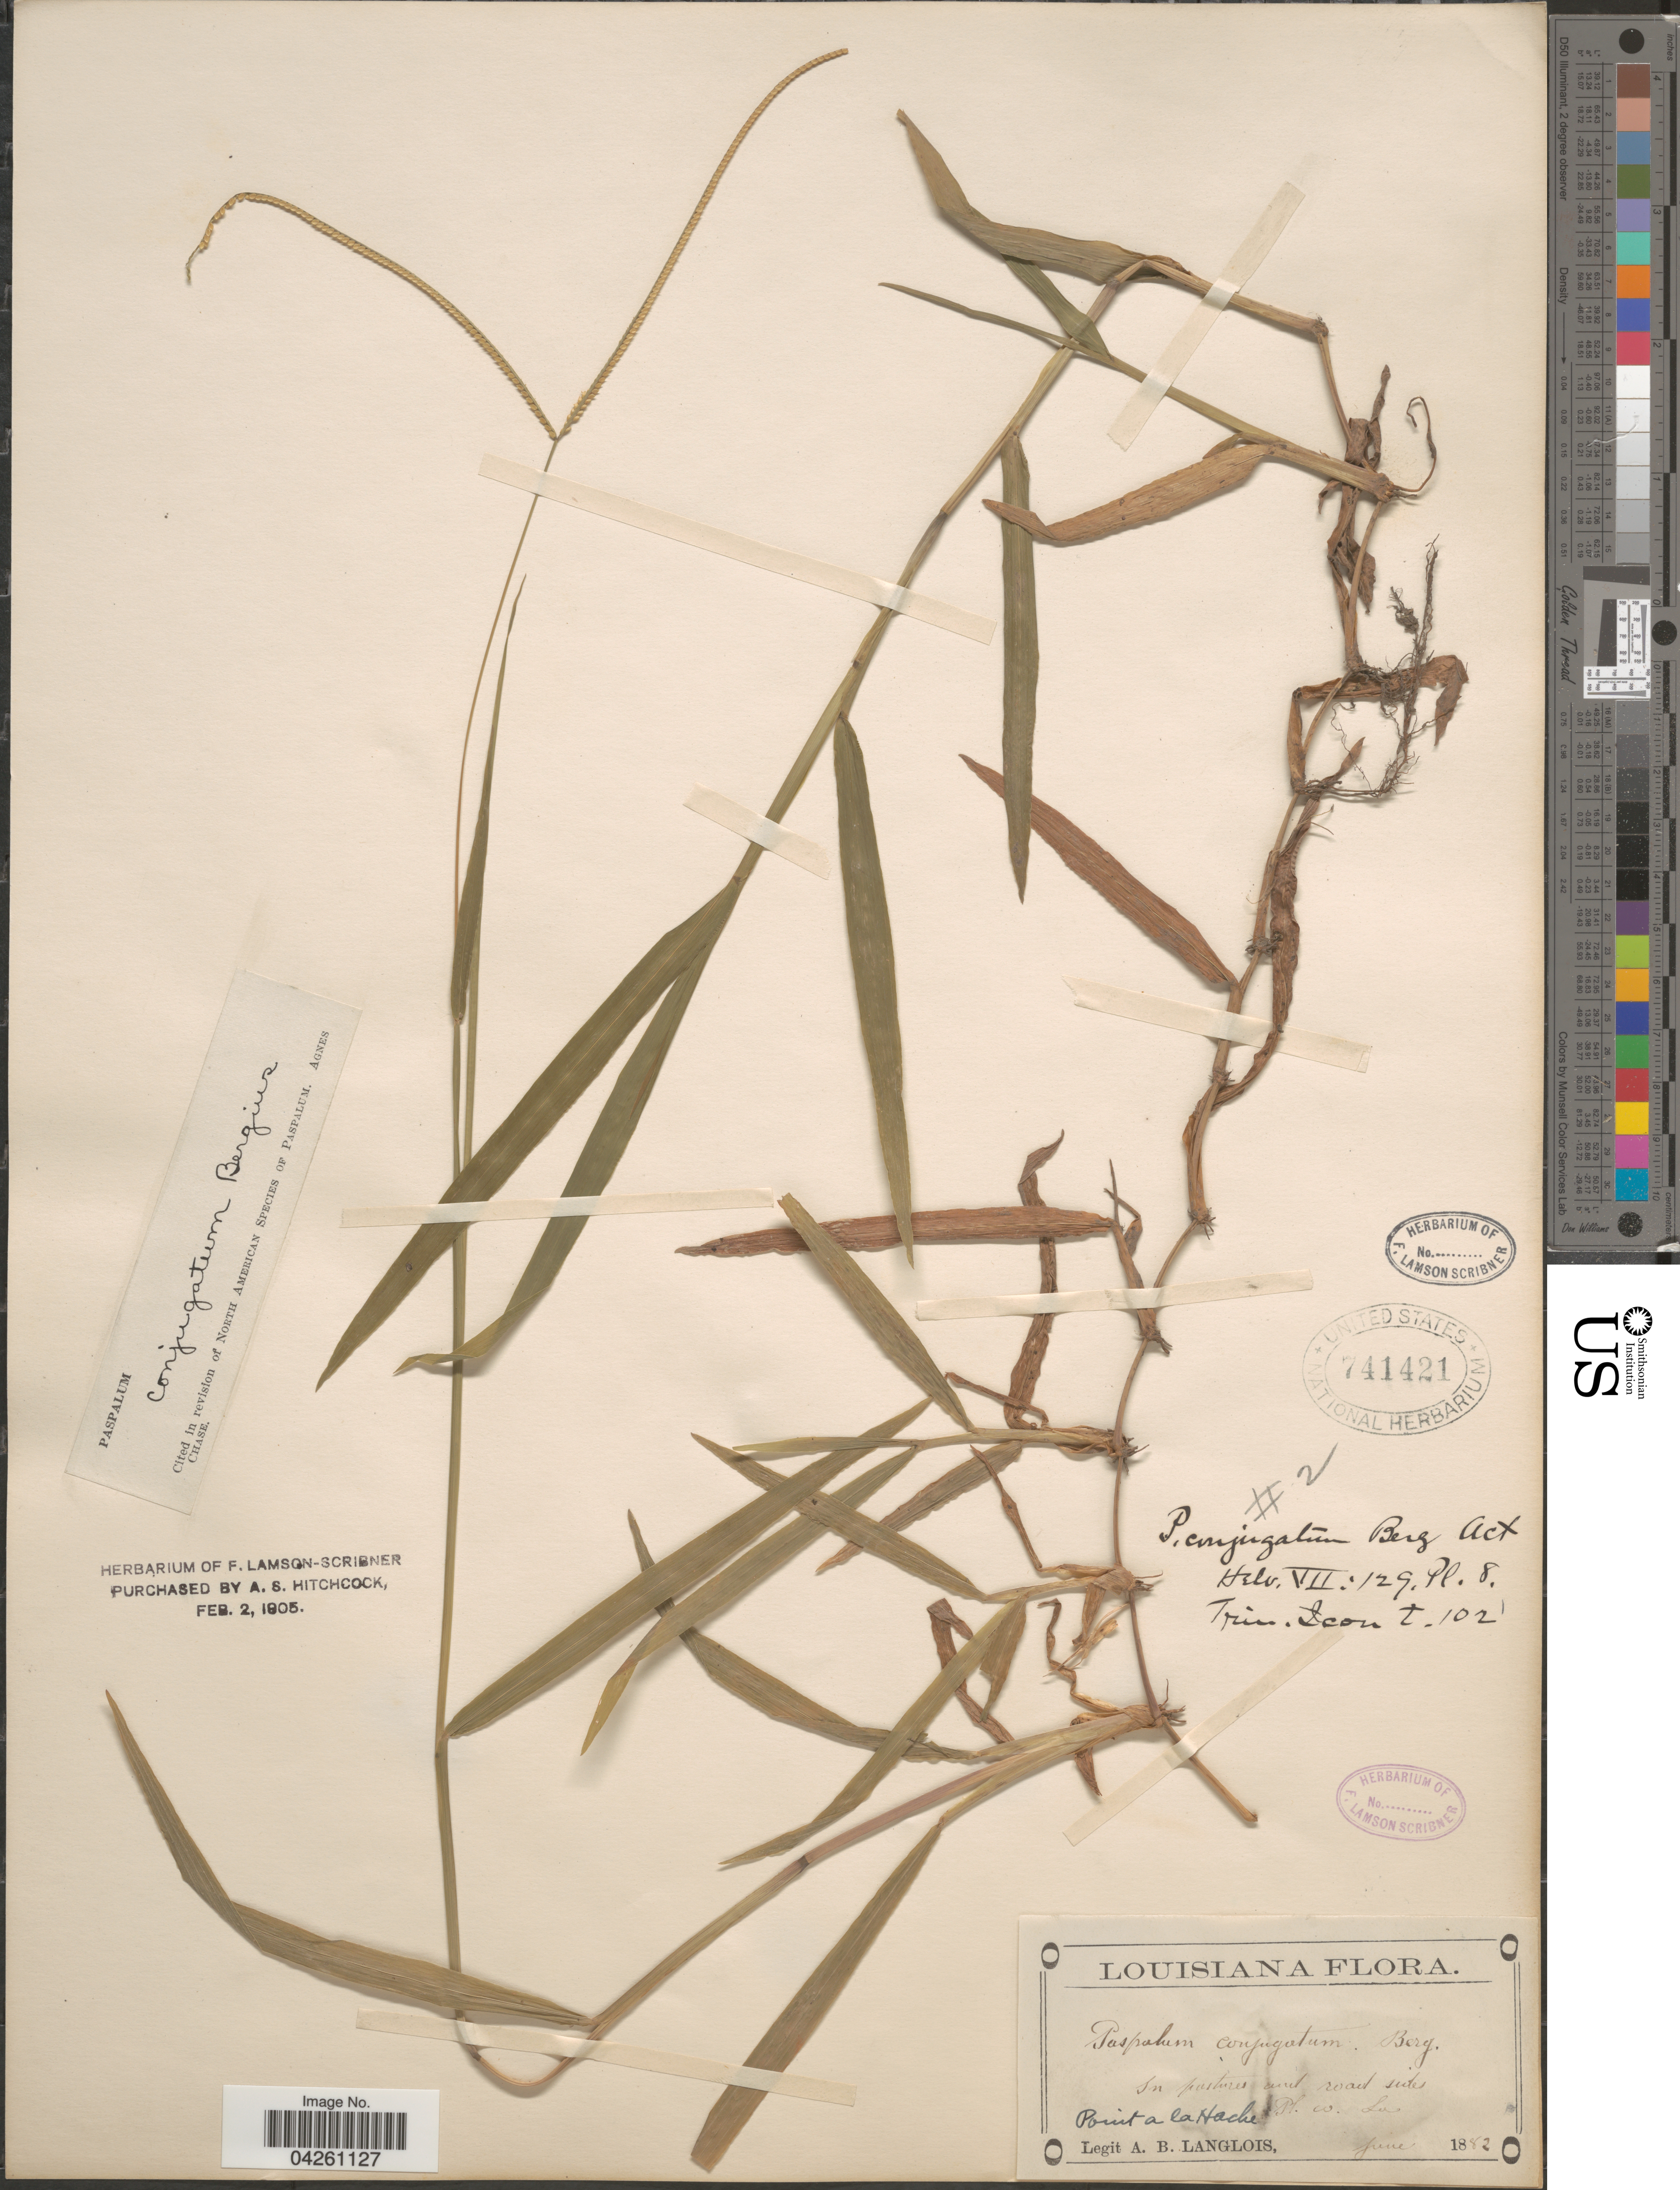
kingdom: Plantae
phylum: Tracheophyta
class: Liliopsida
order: Poales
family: Poaceae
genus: Paspalum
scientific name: Paspalum conjugatum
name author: P.J. Bergius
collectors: A. Langlois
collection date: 1882-06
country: United States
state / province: Louisiana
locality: In pastures and road side. Bonita la Hache.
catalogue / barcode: US 741421